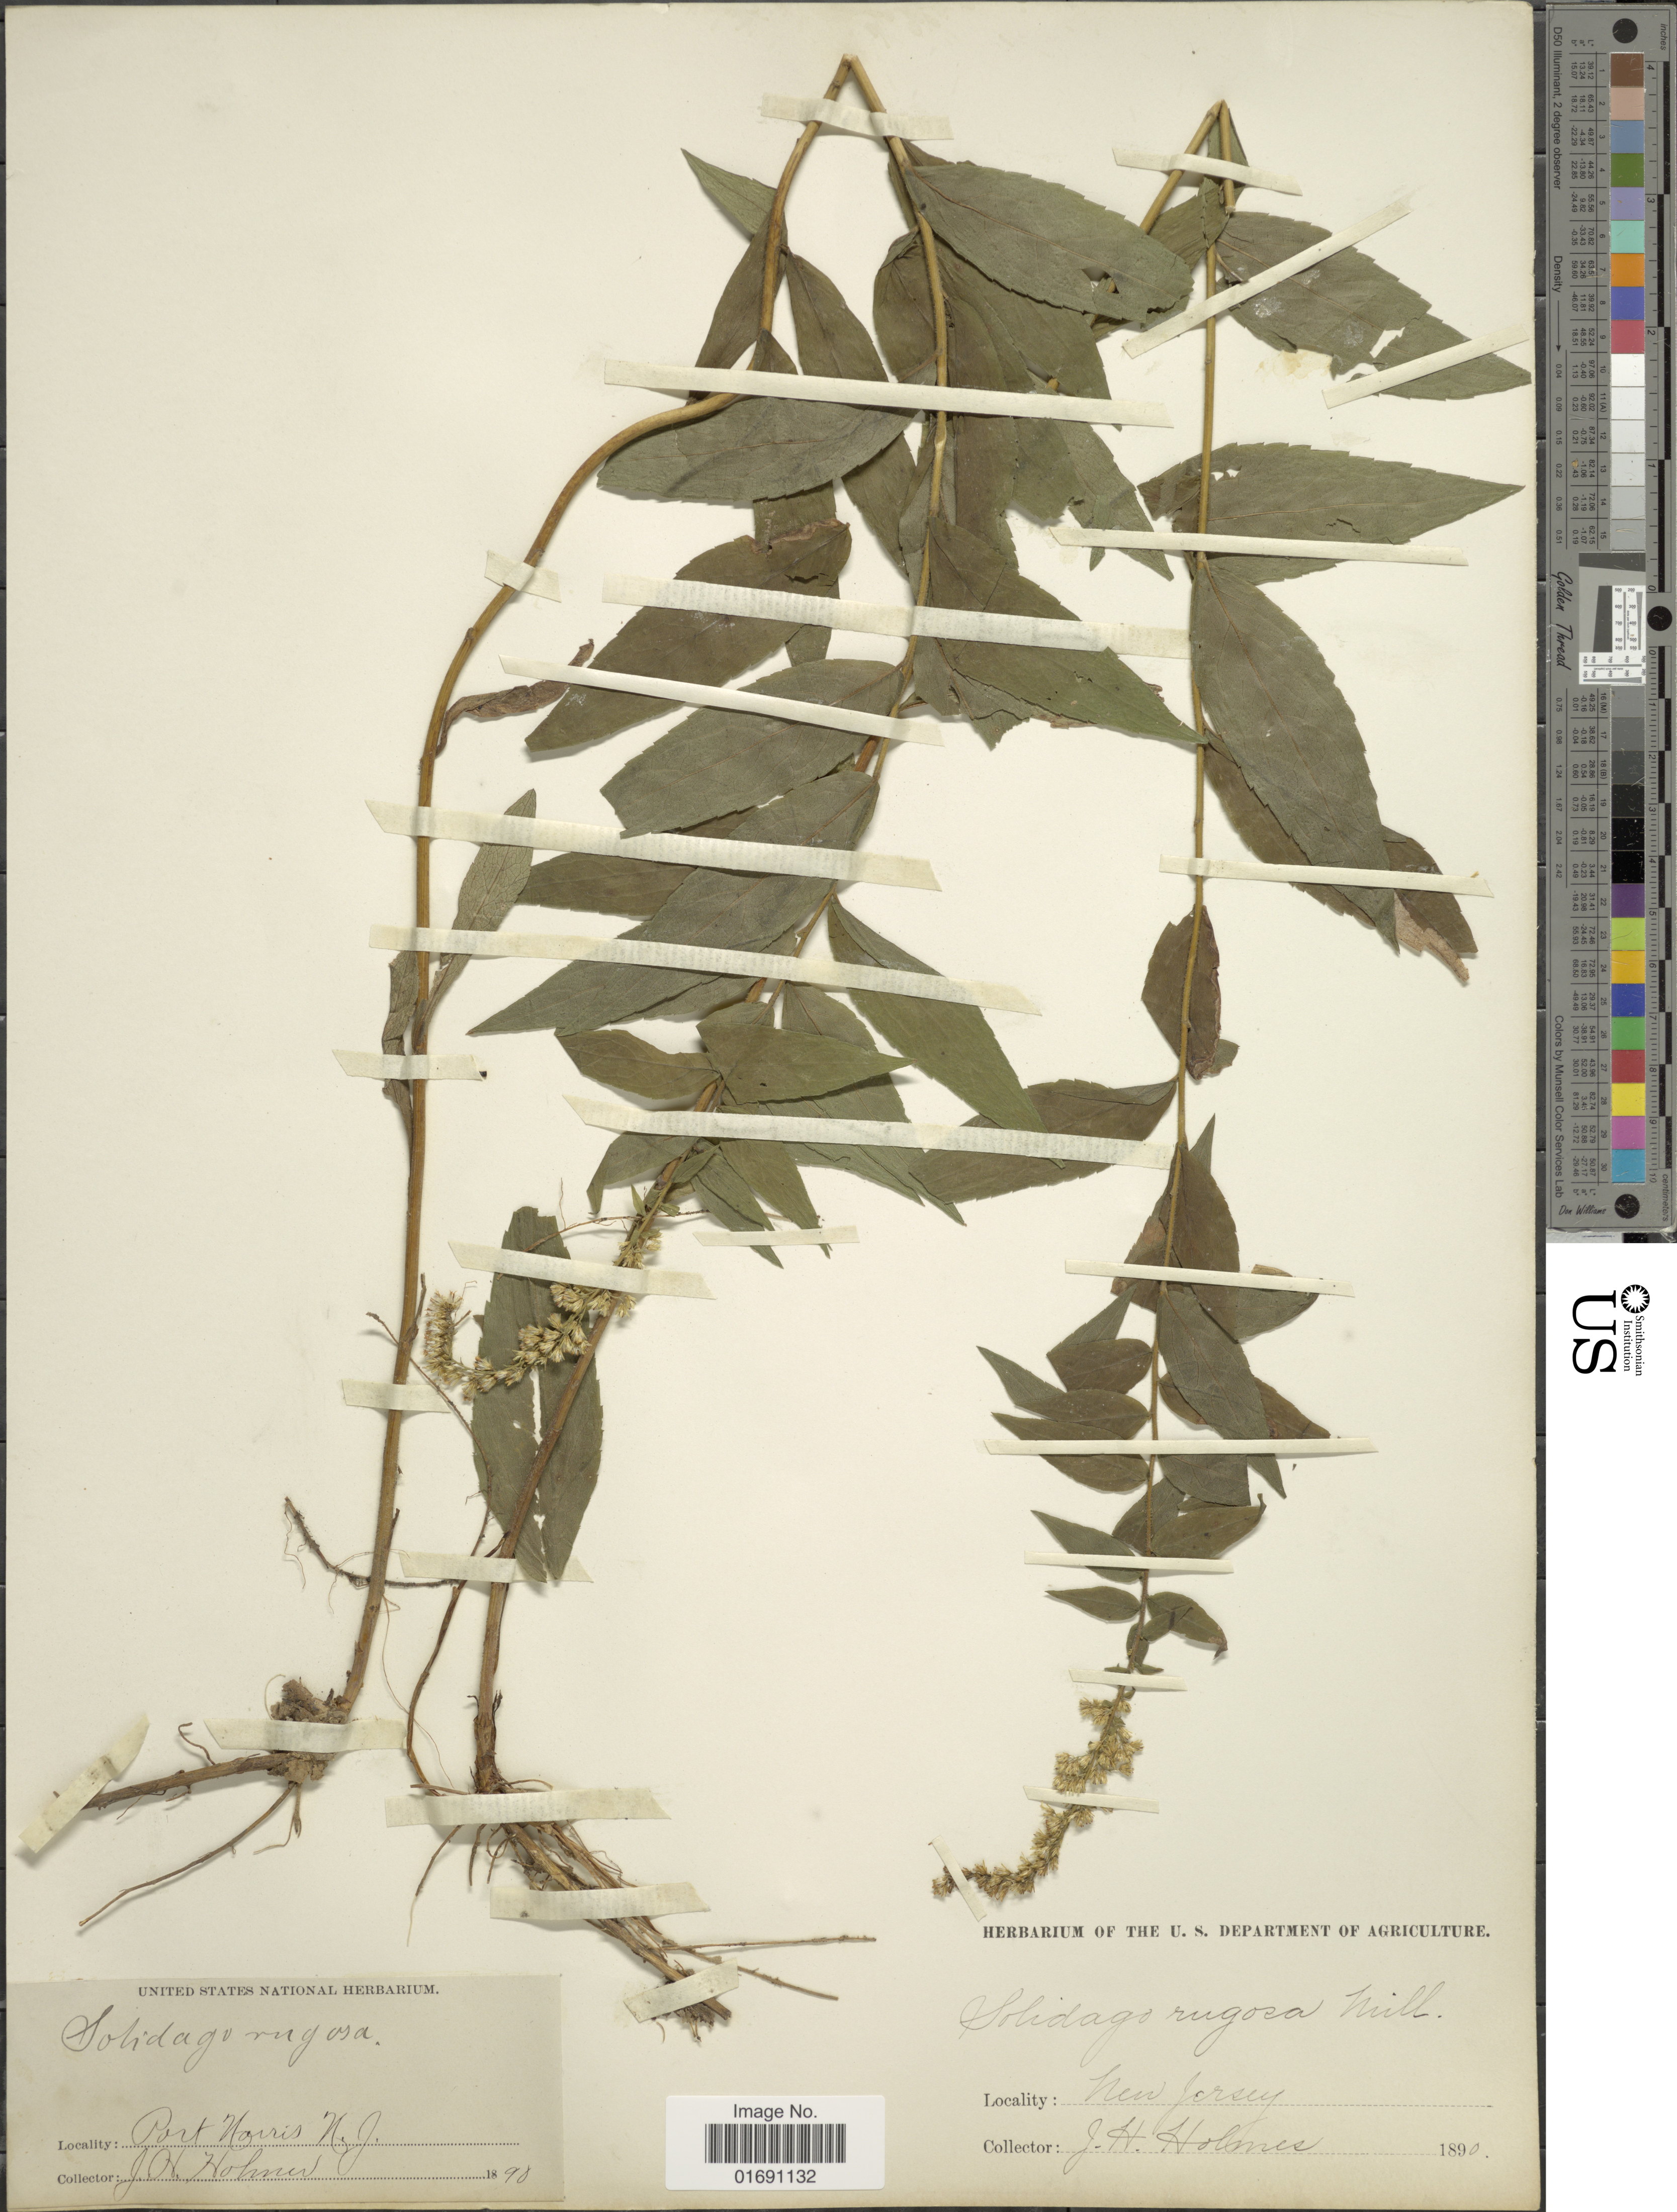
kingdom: Plantae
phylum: Tracheophyta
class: Magnoliopsida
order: Asterales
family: Asteraceae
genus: Solidago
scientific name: Solidago ulmifolia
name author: Muhl. ex Willd.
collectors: J. Holmes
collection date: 1890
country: United States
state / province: New Jersey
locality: Port Harris